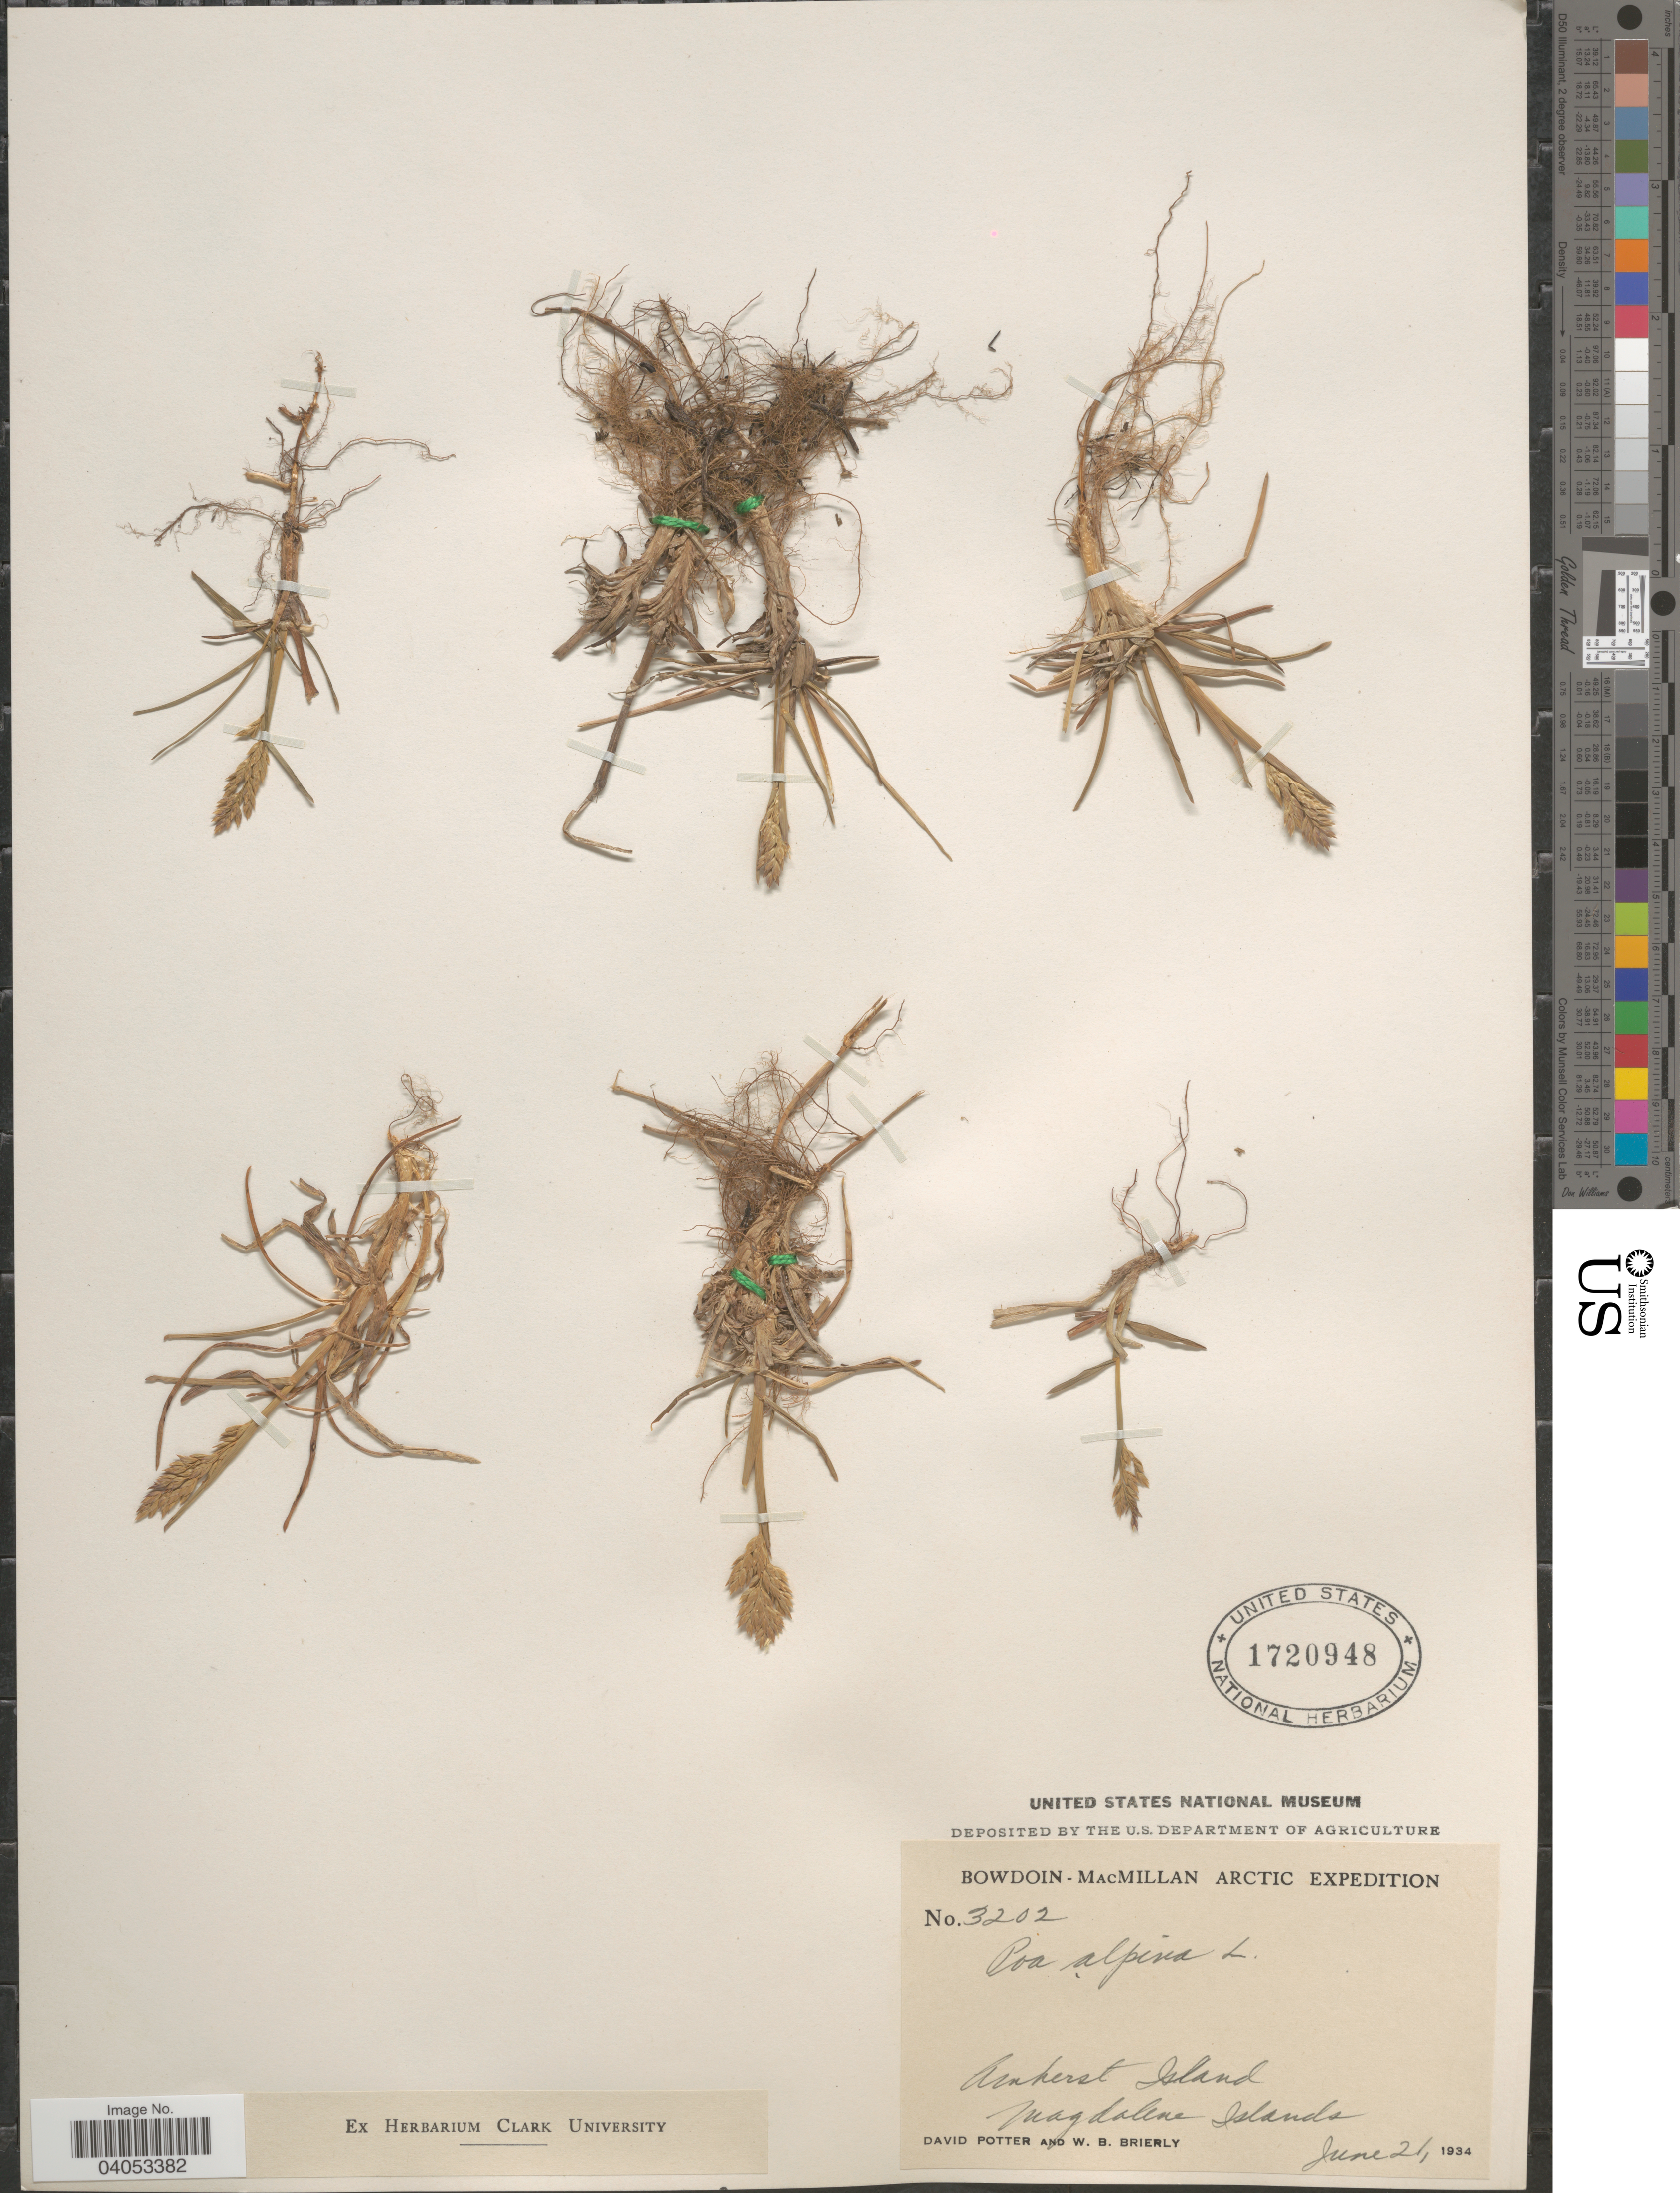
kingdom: Plantae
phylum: Tracheophyta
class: Liliopsida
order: Poales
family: Poaceae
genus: Poa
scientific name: Poa alpina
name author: L.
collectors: D. Potter & W. Brierly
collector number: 3202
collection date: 1934-06-21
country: Canada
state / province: Quebec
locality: Amherst Island. Magdalena Islands.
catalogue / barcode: US 1720948